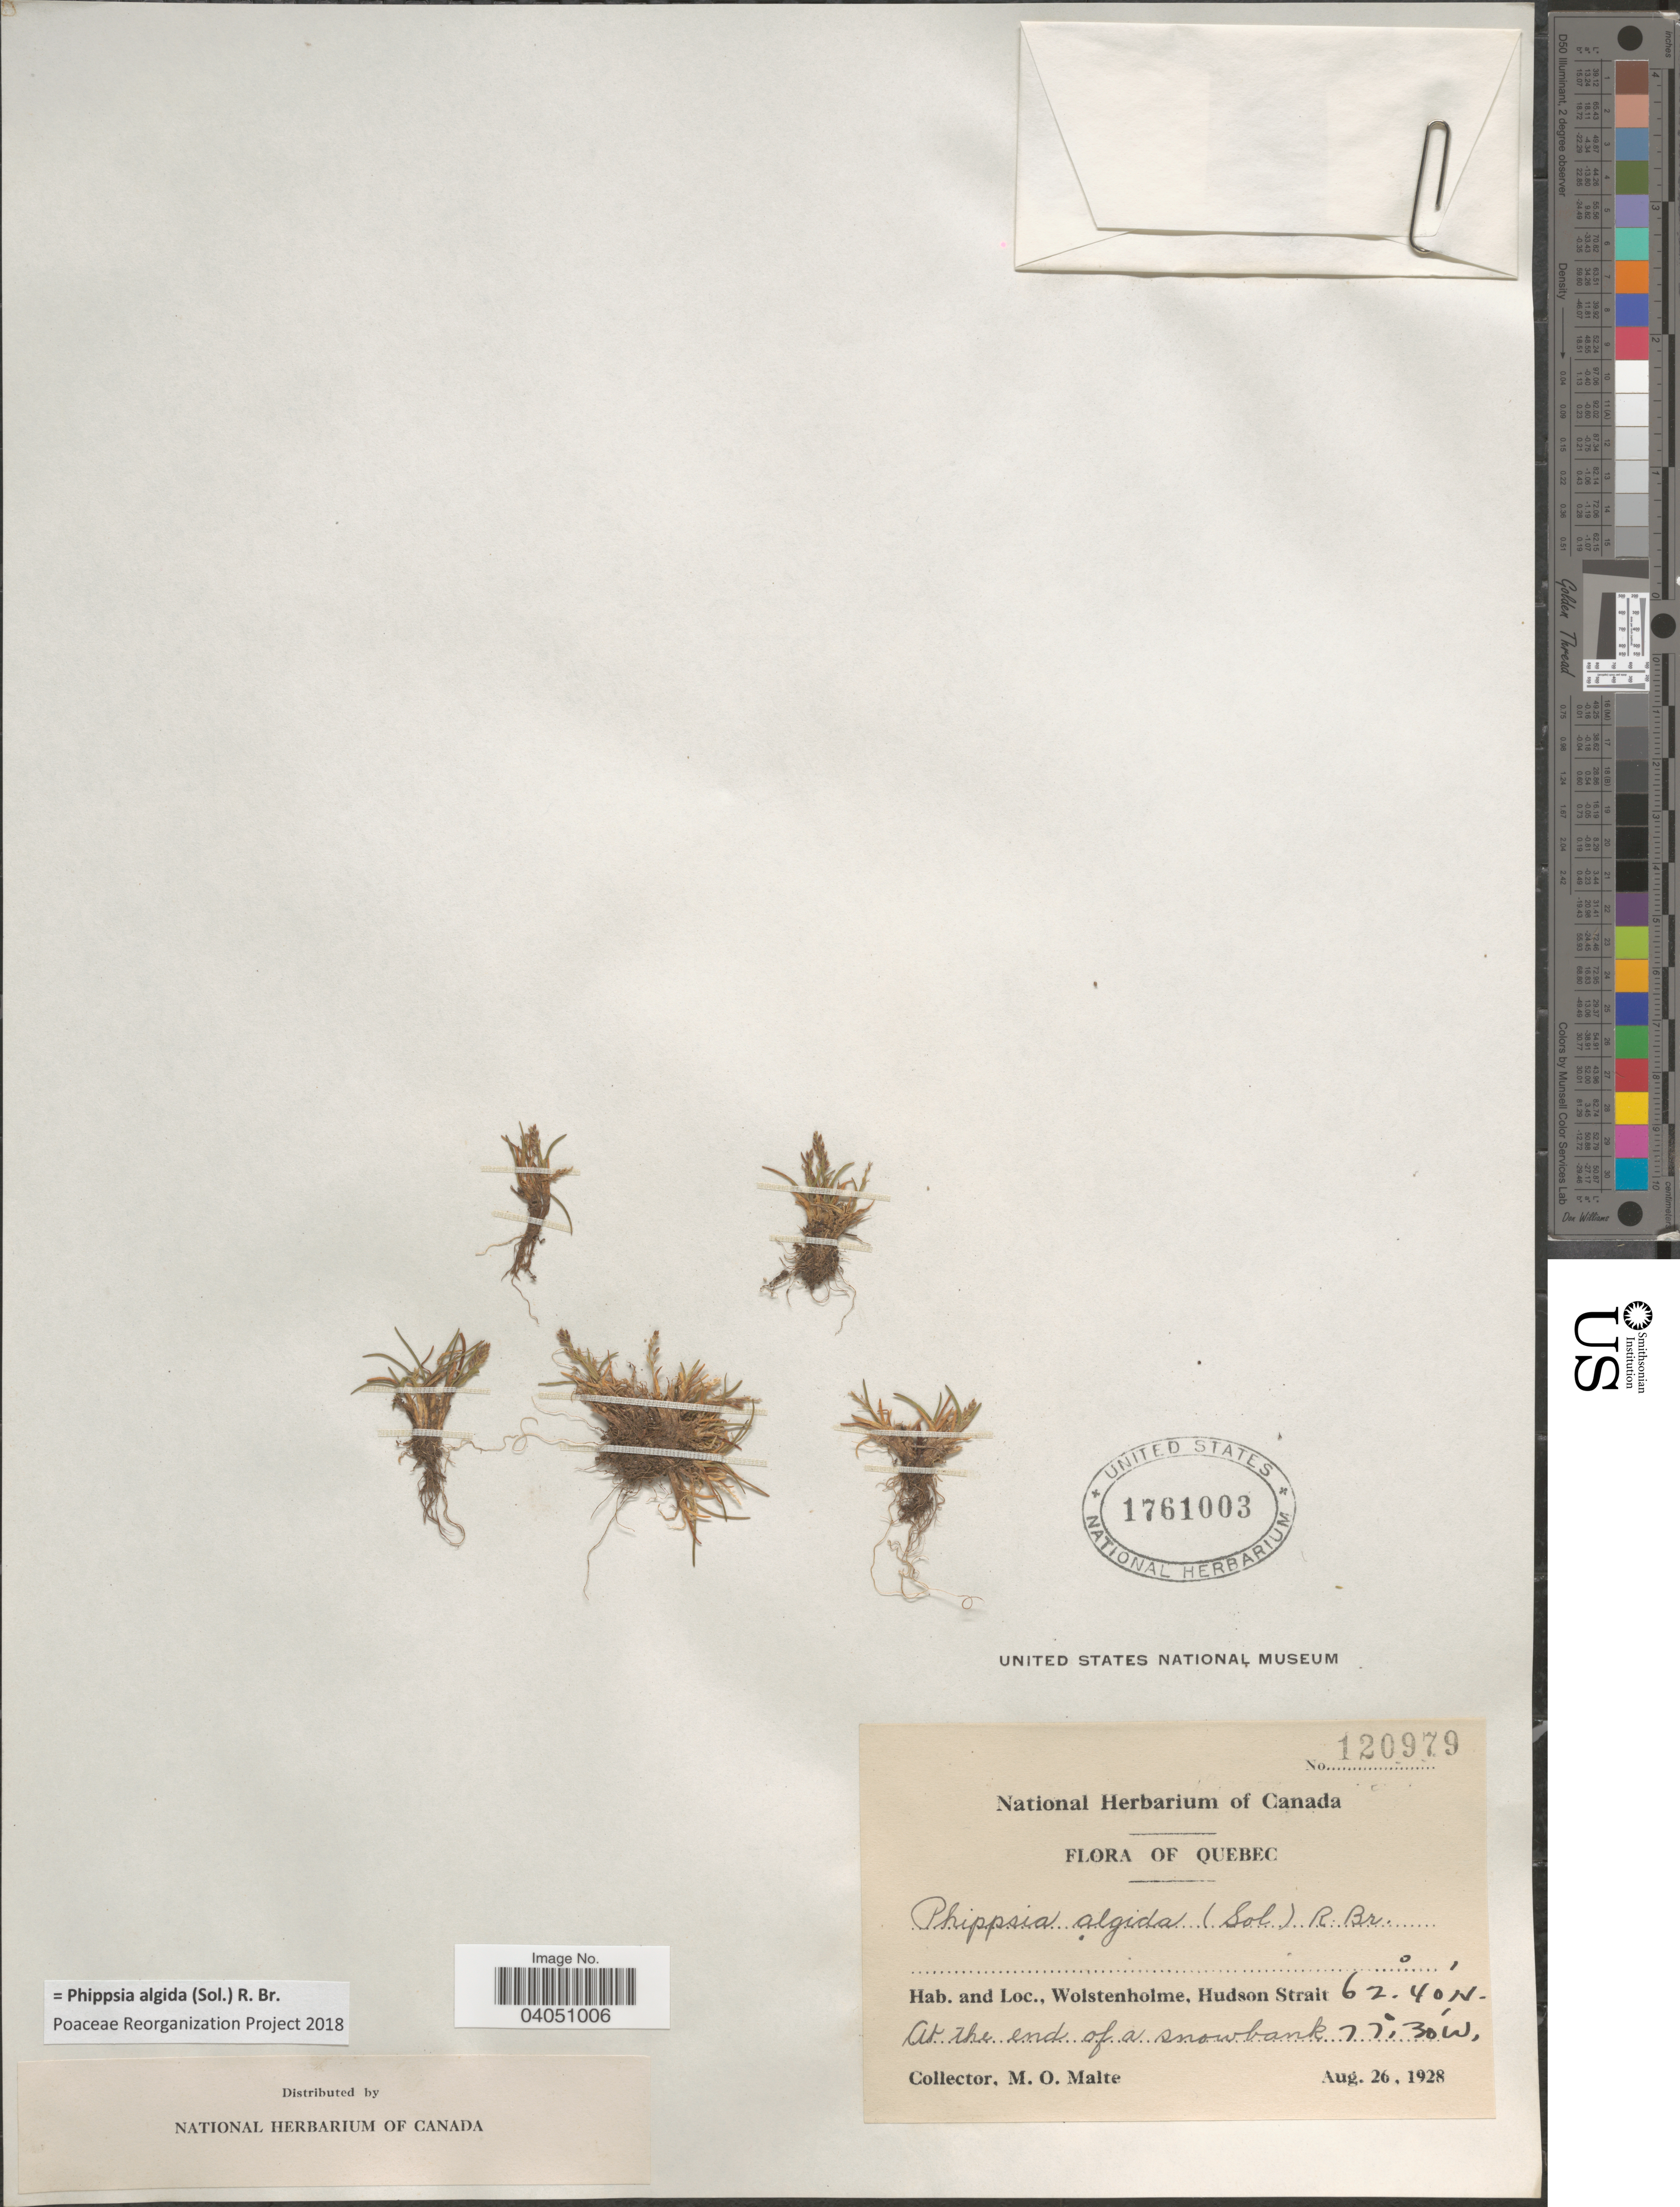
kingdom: Plantae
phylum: Tracheophyta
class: Liliopsida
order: Poales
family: Poaceae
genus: Phippsia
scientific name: Phippsia algida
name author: (Sol.) R. Br.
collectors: M. O. Malte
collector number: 120979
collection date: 1928-08-26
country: Canada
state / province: Quebec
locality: Wolstenholme, Hudson Strait. At the end of a snowbank.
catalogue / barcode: US 1761003